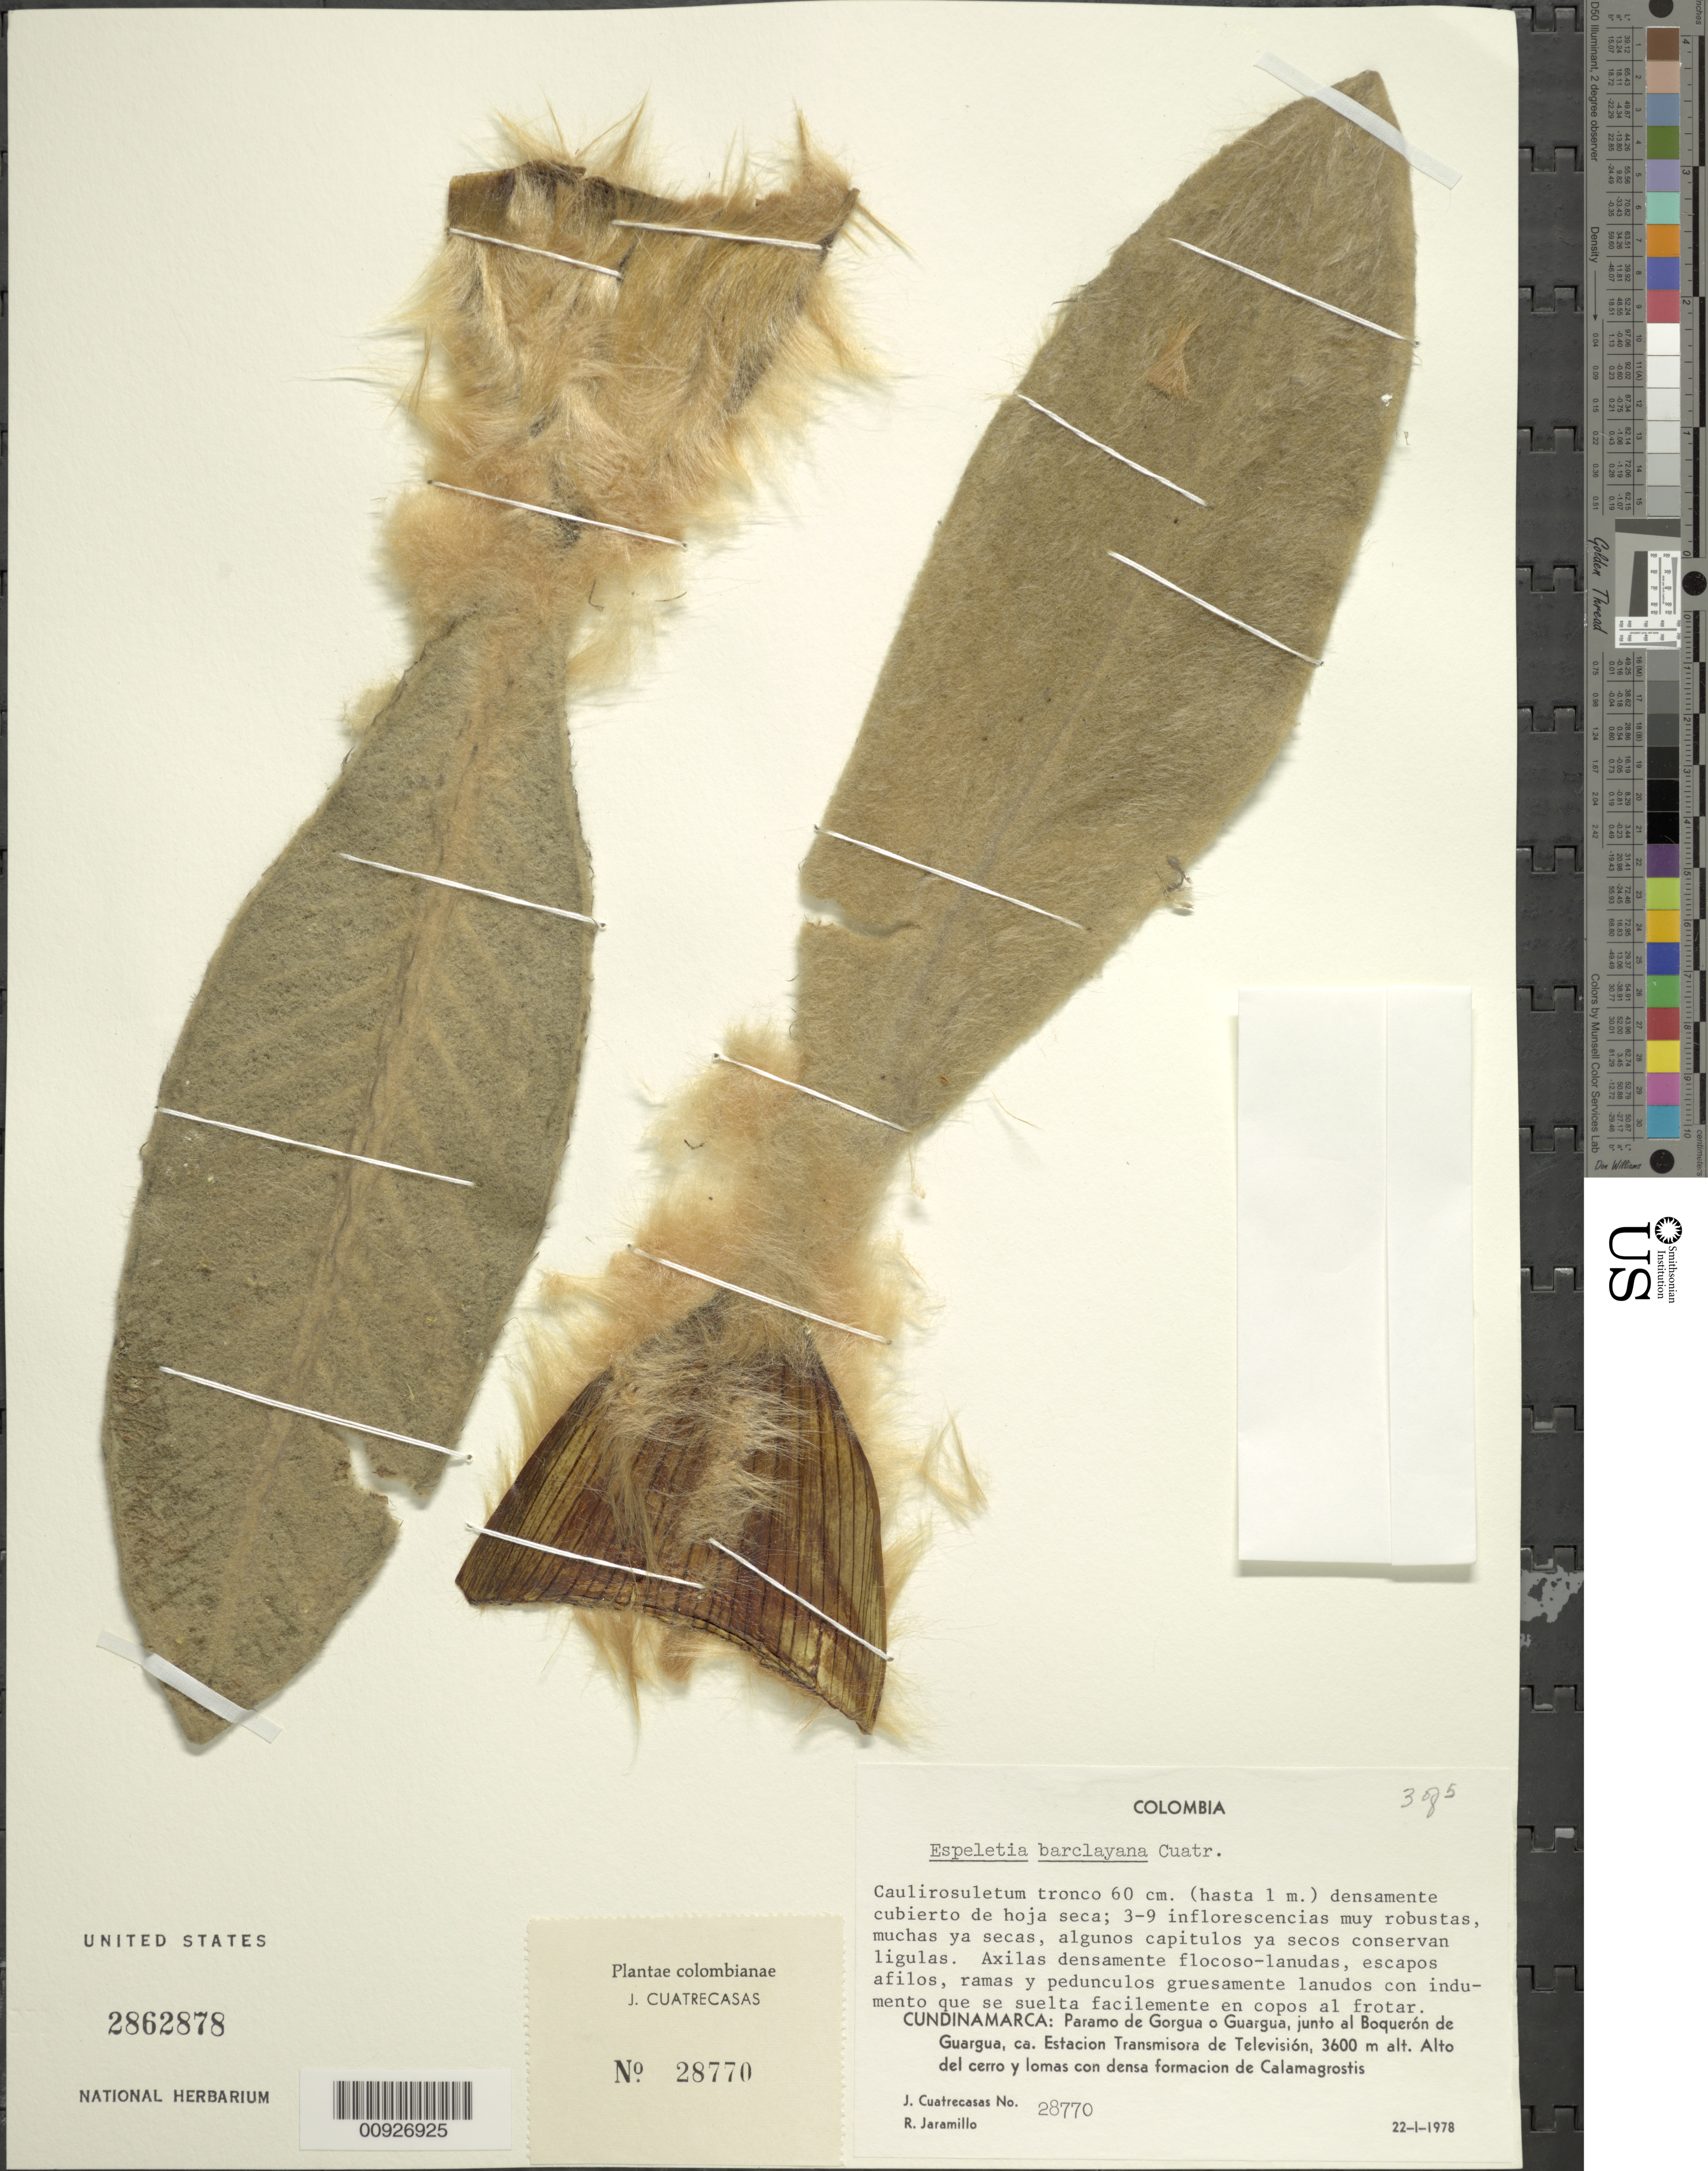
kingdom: Plantae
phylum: Tracheophyta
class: Magnoliopsida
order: Asterales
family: Asteraceae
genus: Espeletia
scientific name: Espeletia barclayana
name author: Cuatrec.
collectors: J. Cuatrecasas & R. Jaramillo M.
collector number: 28770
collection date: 1978-01-22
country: Colombia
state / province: Cundinamarca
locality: P. de Gorgua o Guargua. Páramo de Gorgua o Guargua, junto al Boquerón de Guarga, ca. Estación transmisora de televisión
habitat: Alto del cerro y lomas con densa formación de calamagostris.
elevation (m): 3600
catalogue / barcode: US 2862878